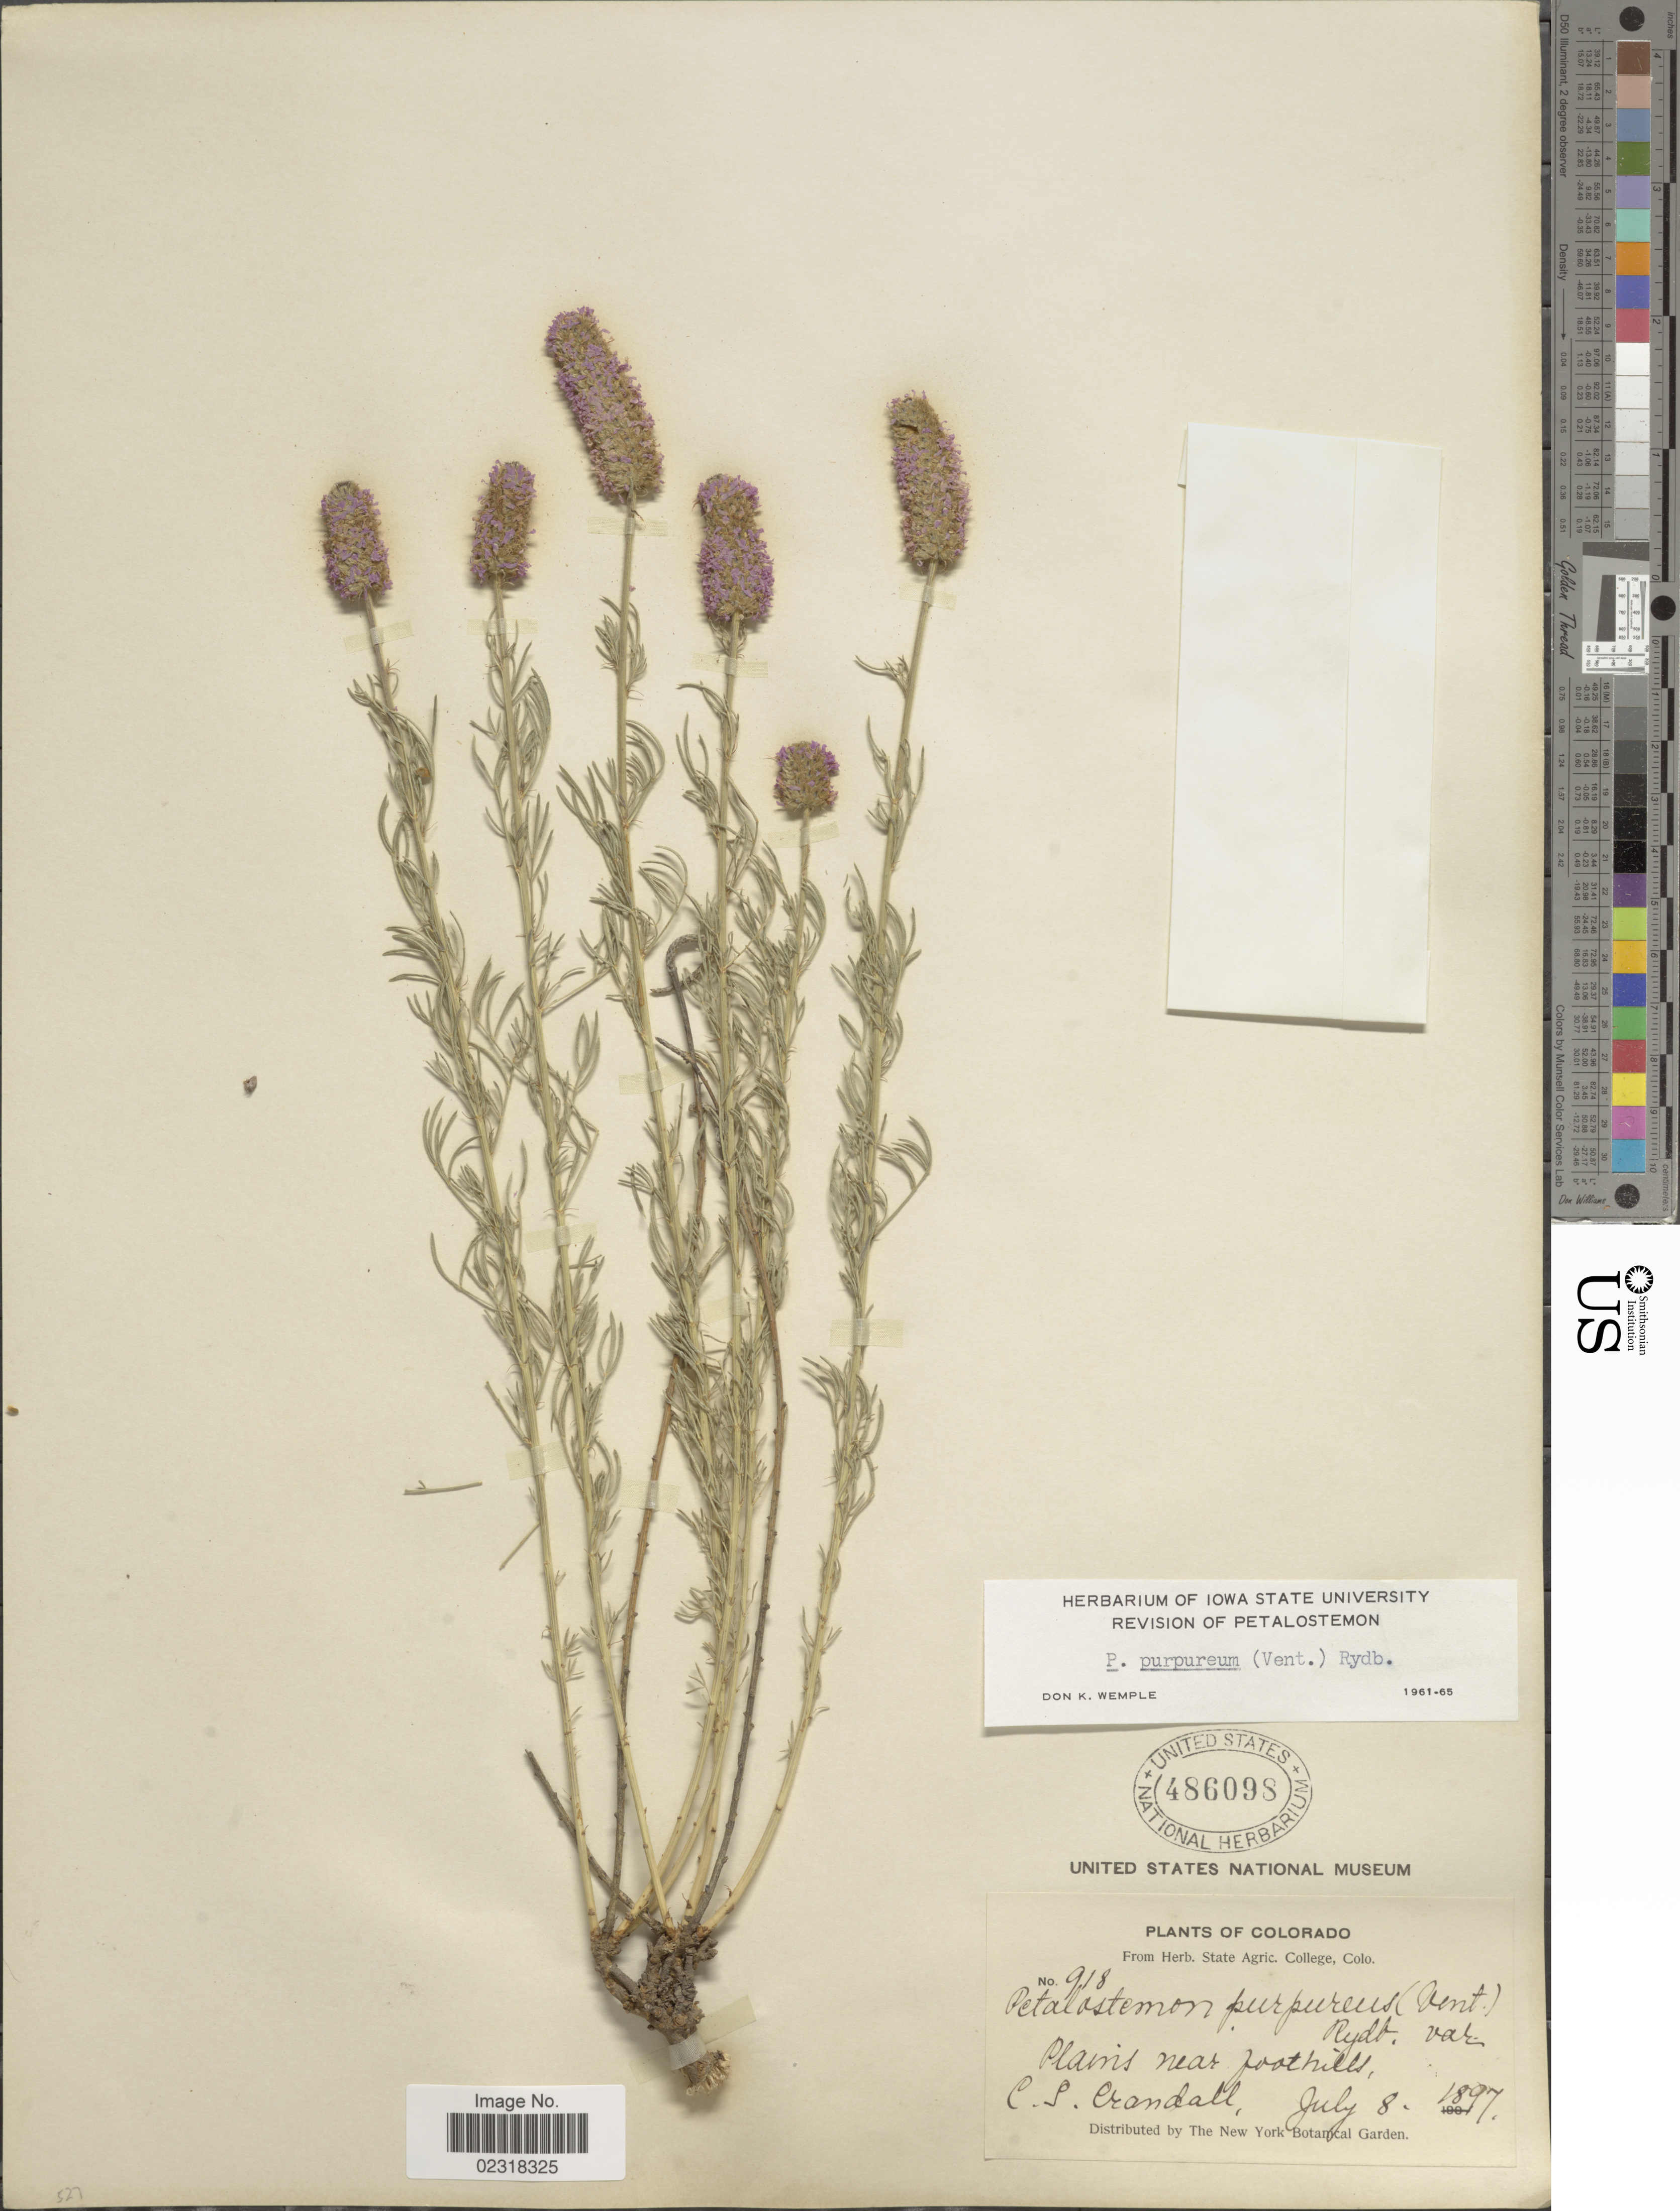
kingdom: Plantae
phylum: Tracheophyta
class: Magnoliopsida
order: Fabales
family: Fabaceae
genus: Dalea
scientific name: Dalea purpurea var. purpurea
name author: Vent.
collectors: C. Crandall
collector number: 918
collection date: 1897-07-08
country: United States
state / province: Colorado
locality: Plains near foothills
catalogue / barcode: US 486098